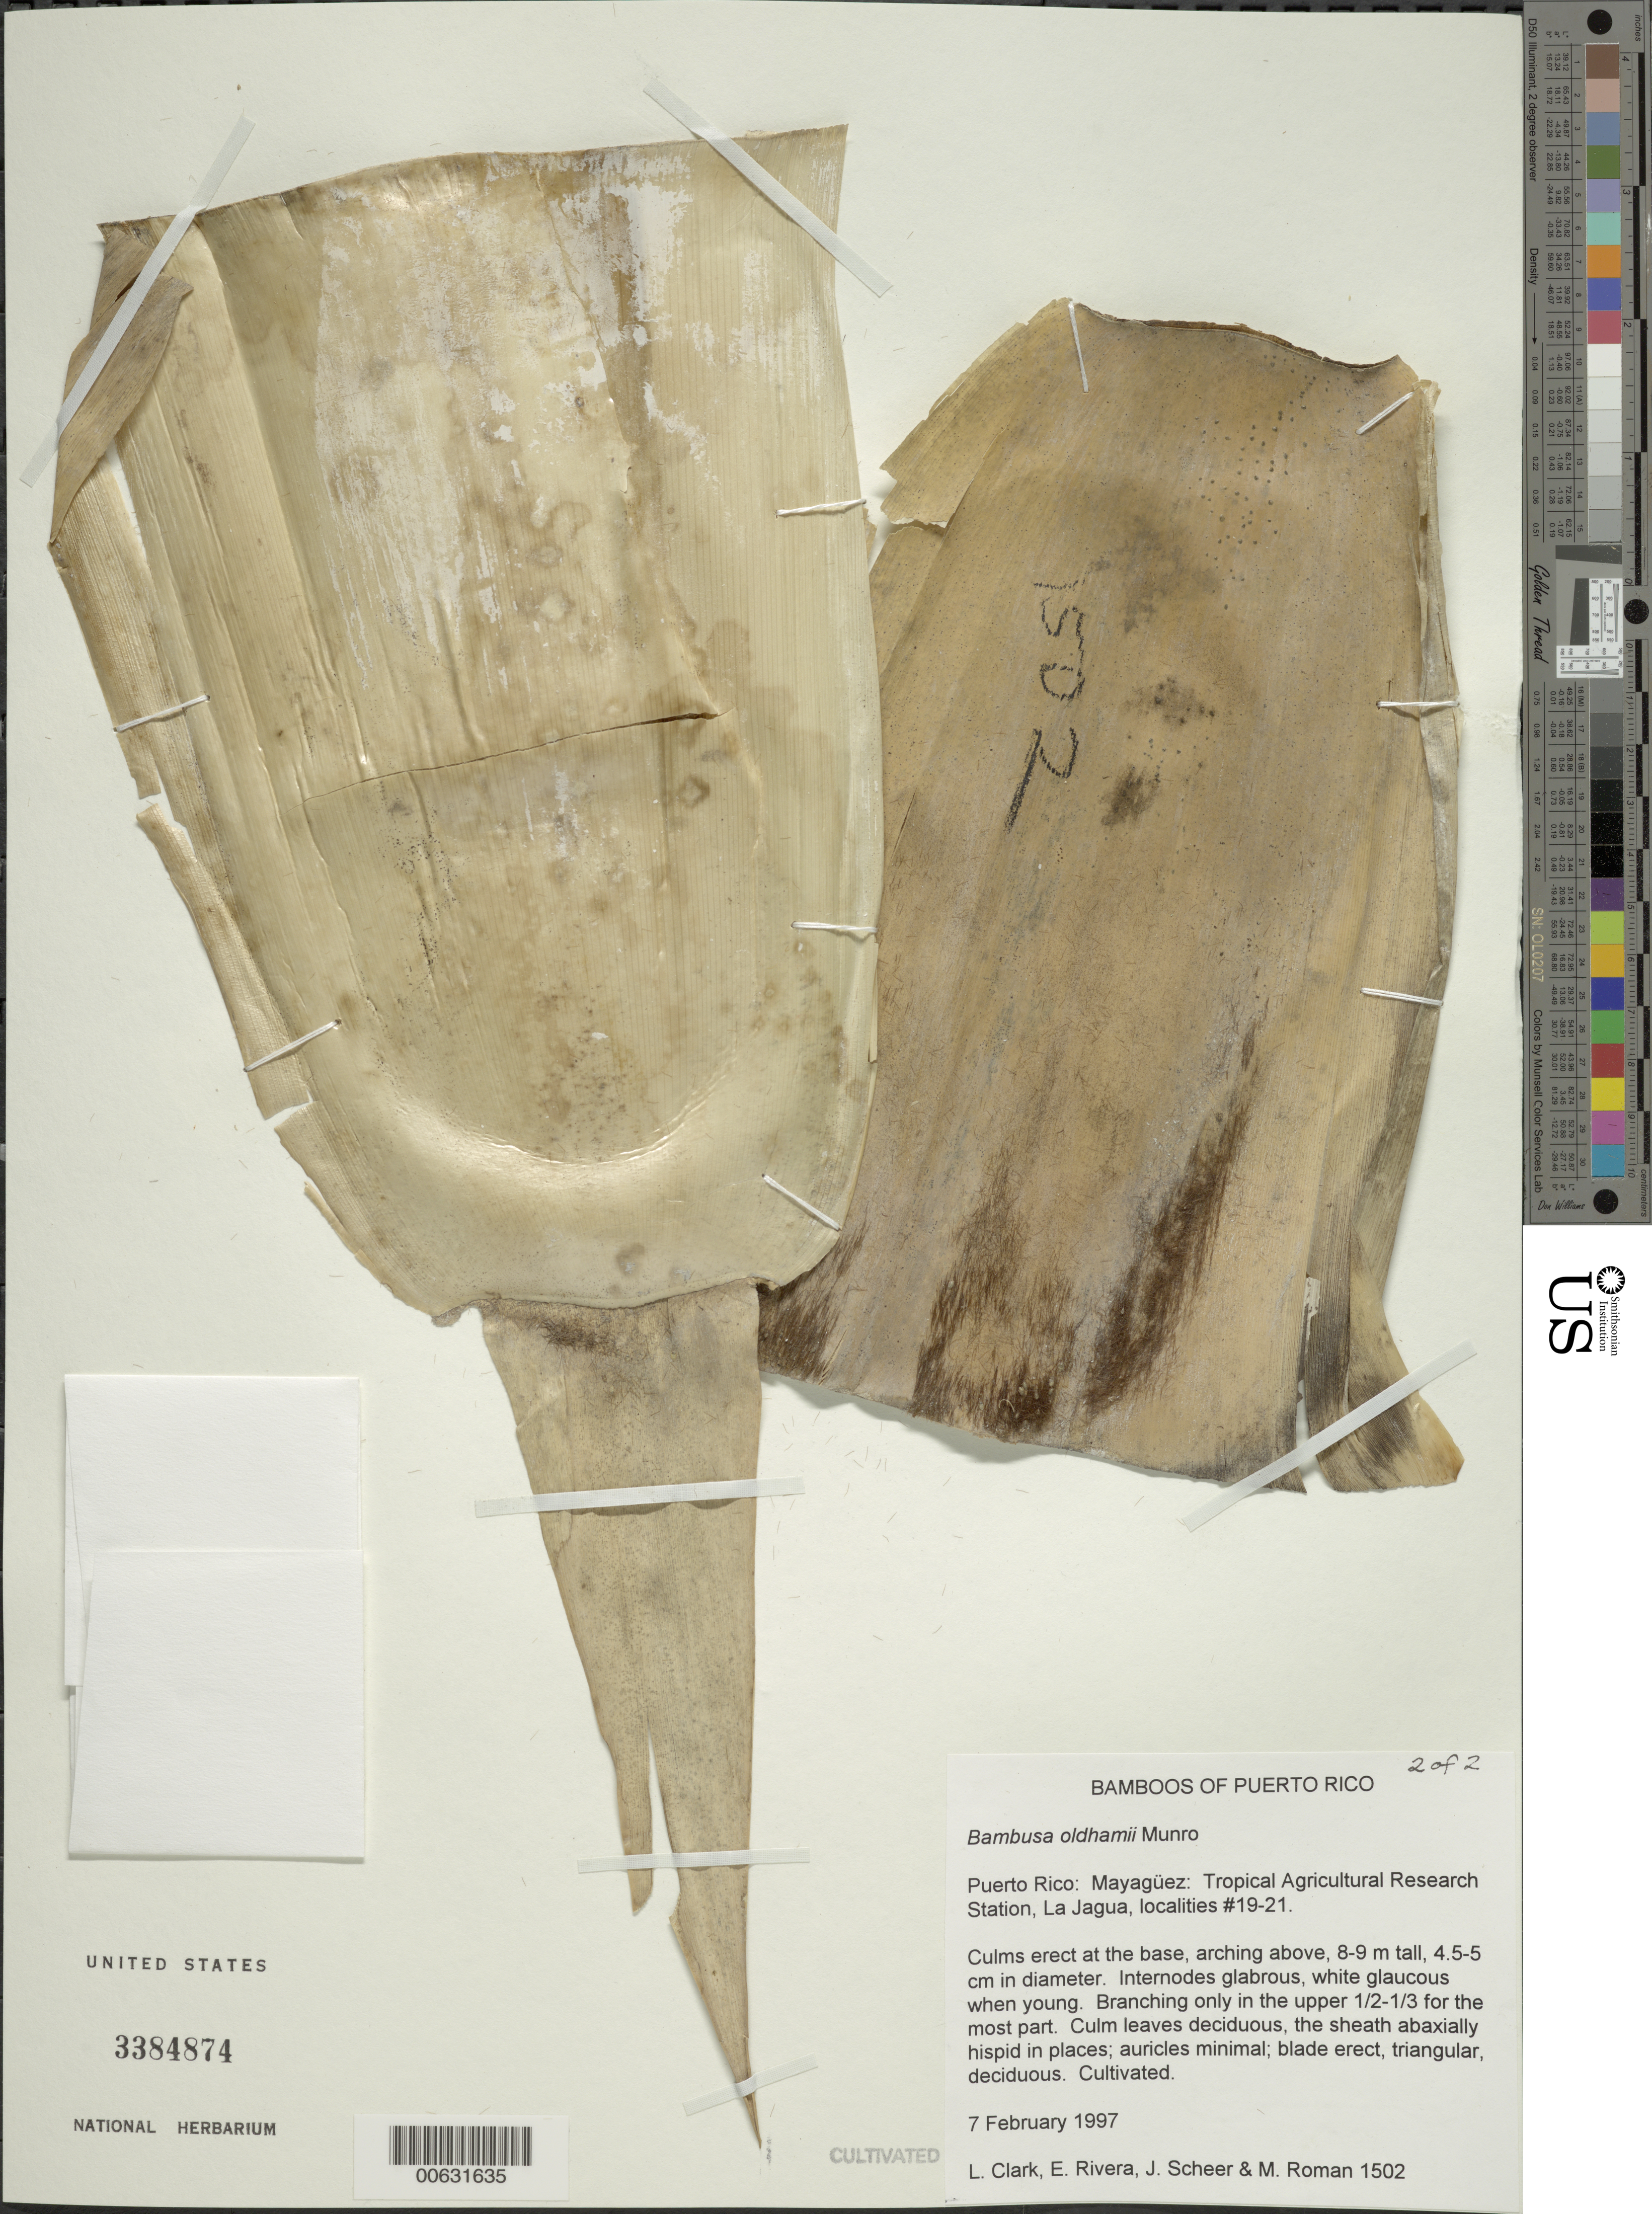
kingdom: Plantae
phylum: Tracheophyta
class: Liliopsida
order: Poales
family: Poaceae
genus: Bambusa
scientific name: Bambusa oldhamii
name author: Munro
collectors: L. G. Clark, E. Rivera, J. Scheer & M. Román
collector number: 1502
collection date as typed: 07 Feb 1997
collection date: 1997-02-07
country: Puerto Rico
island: Greater Antilles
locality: Mayaguez, tropical agriculturaln research station, la jagua, localities #19-21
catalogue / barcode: US 3384874